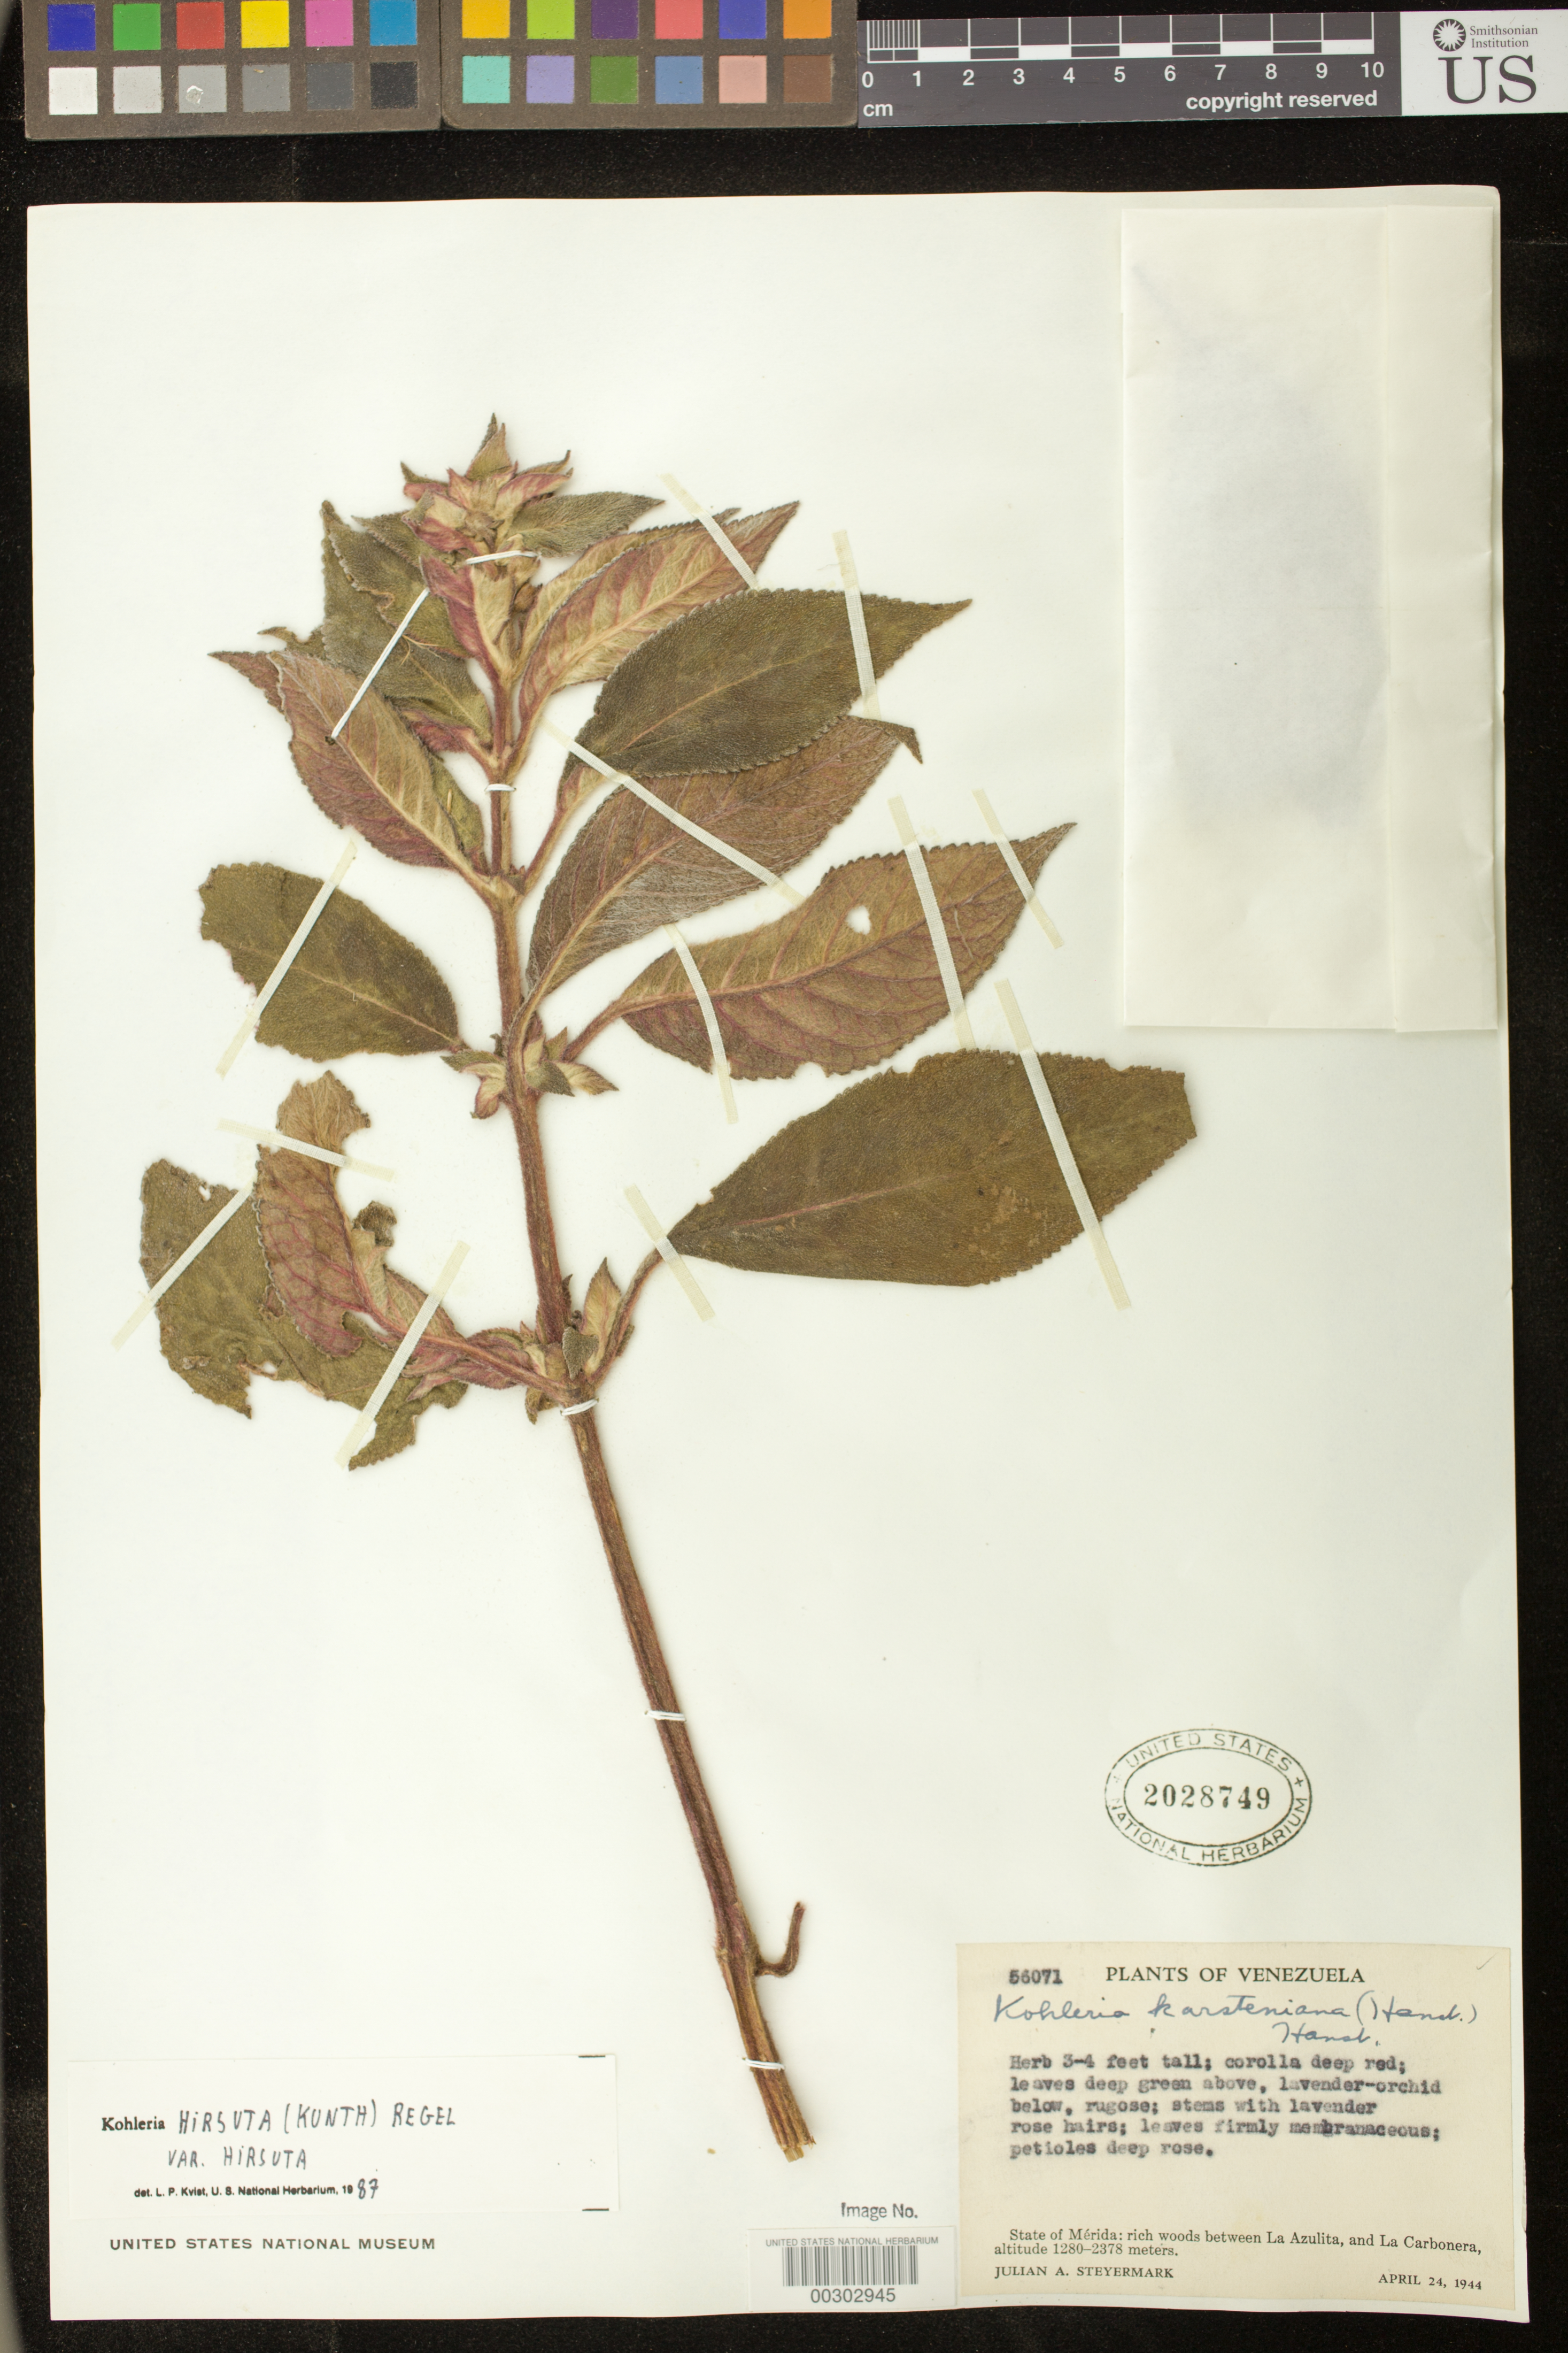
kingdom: Plantae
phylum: Tracheophyta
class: Magnoliopsida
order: Lamiales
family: Gesneriaceae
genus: Kohleria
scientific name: Kohleria hirsuta var. hirsuta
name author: (Kunth) Regel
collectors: J. Steyermark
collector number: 56071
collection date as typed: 24 Apr 1944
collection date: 1944-04-24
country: Venezuela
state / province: Mérida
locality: between La Azulita, and La Carbonera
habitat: Rich woods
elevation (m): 1280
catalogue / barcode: US 2028749